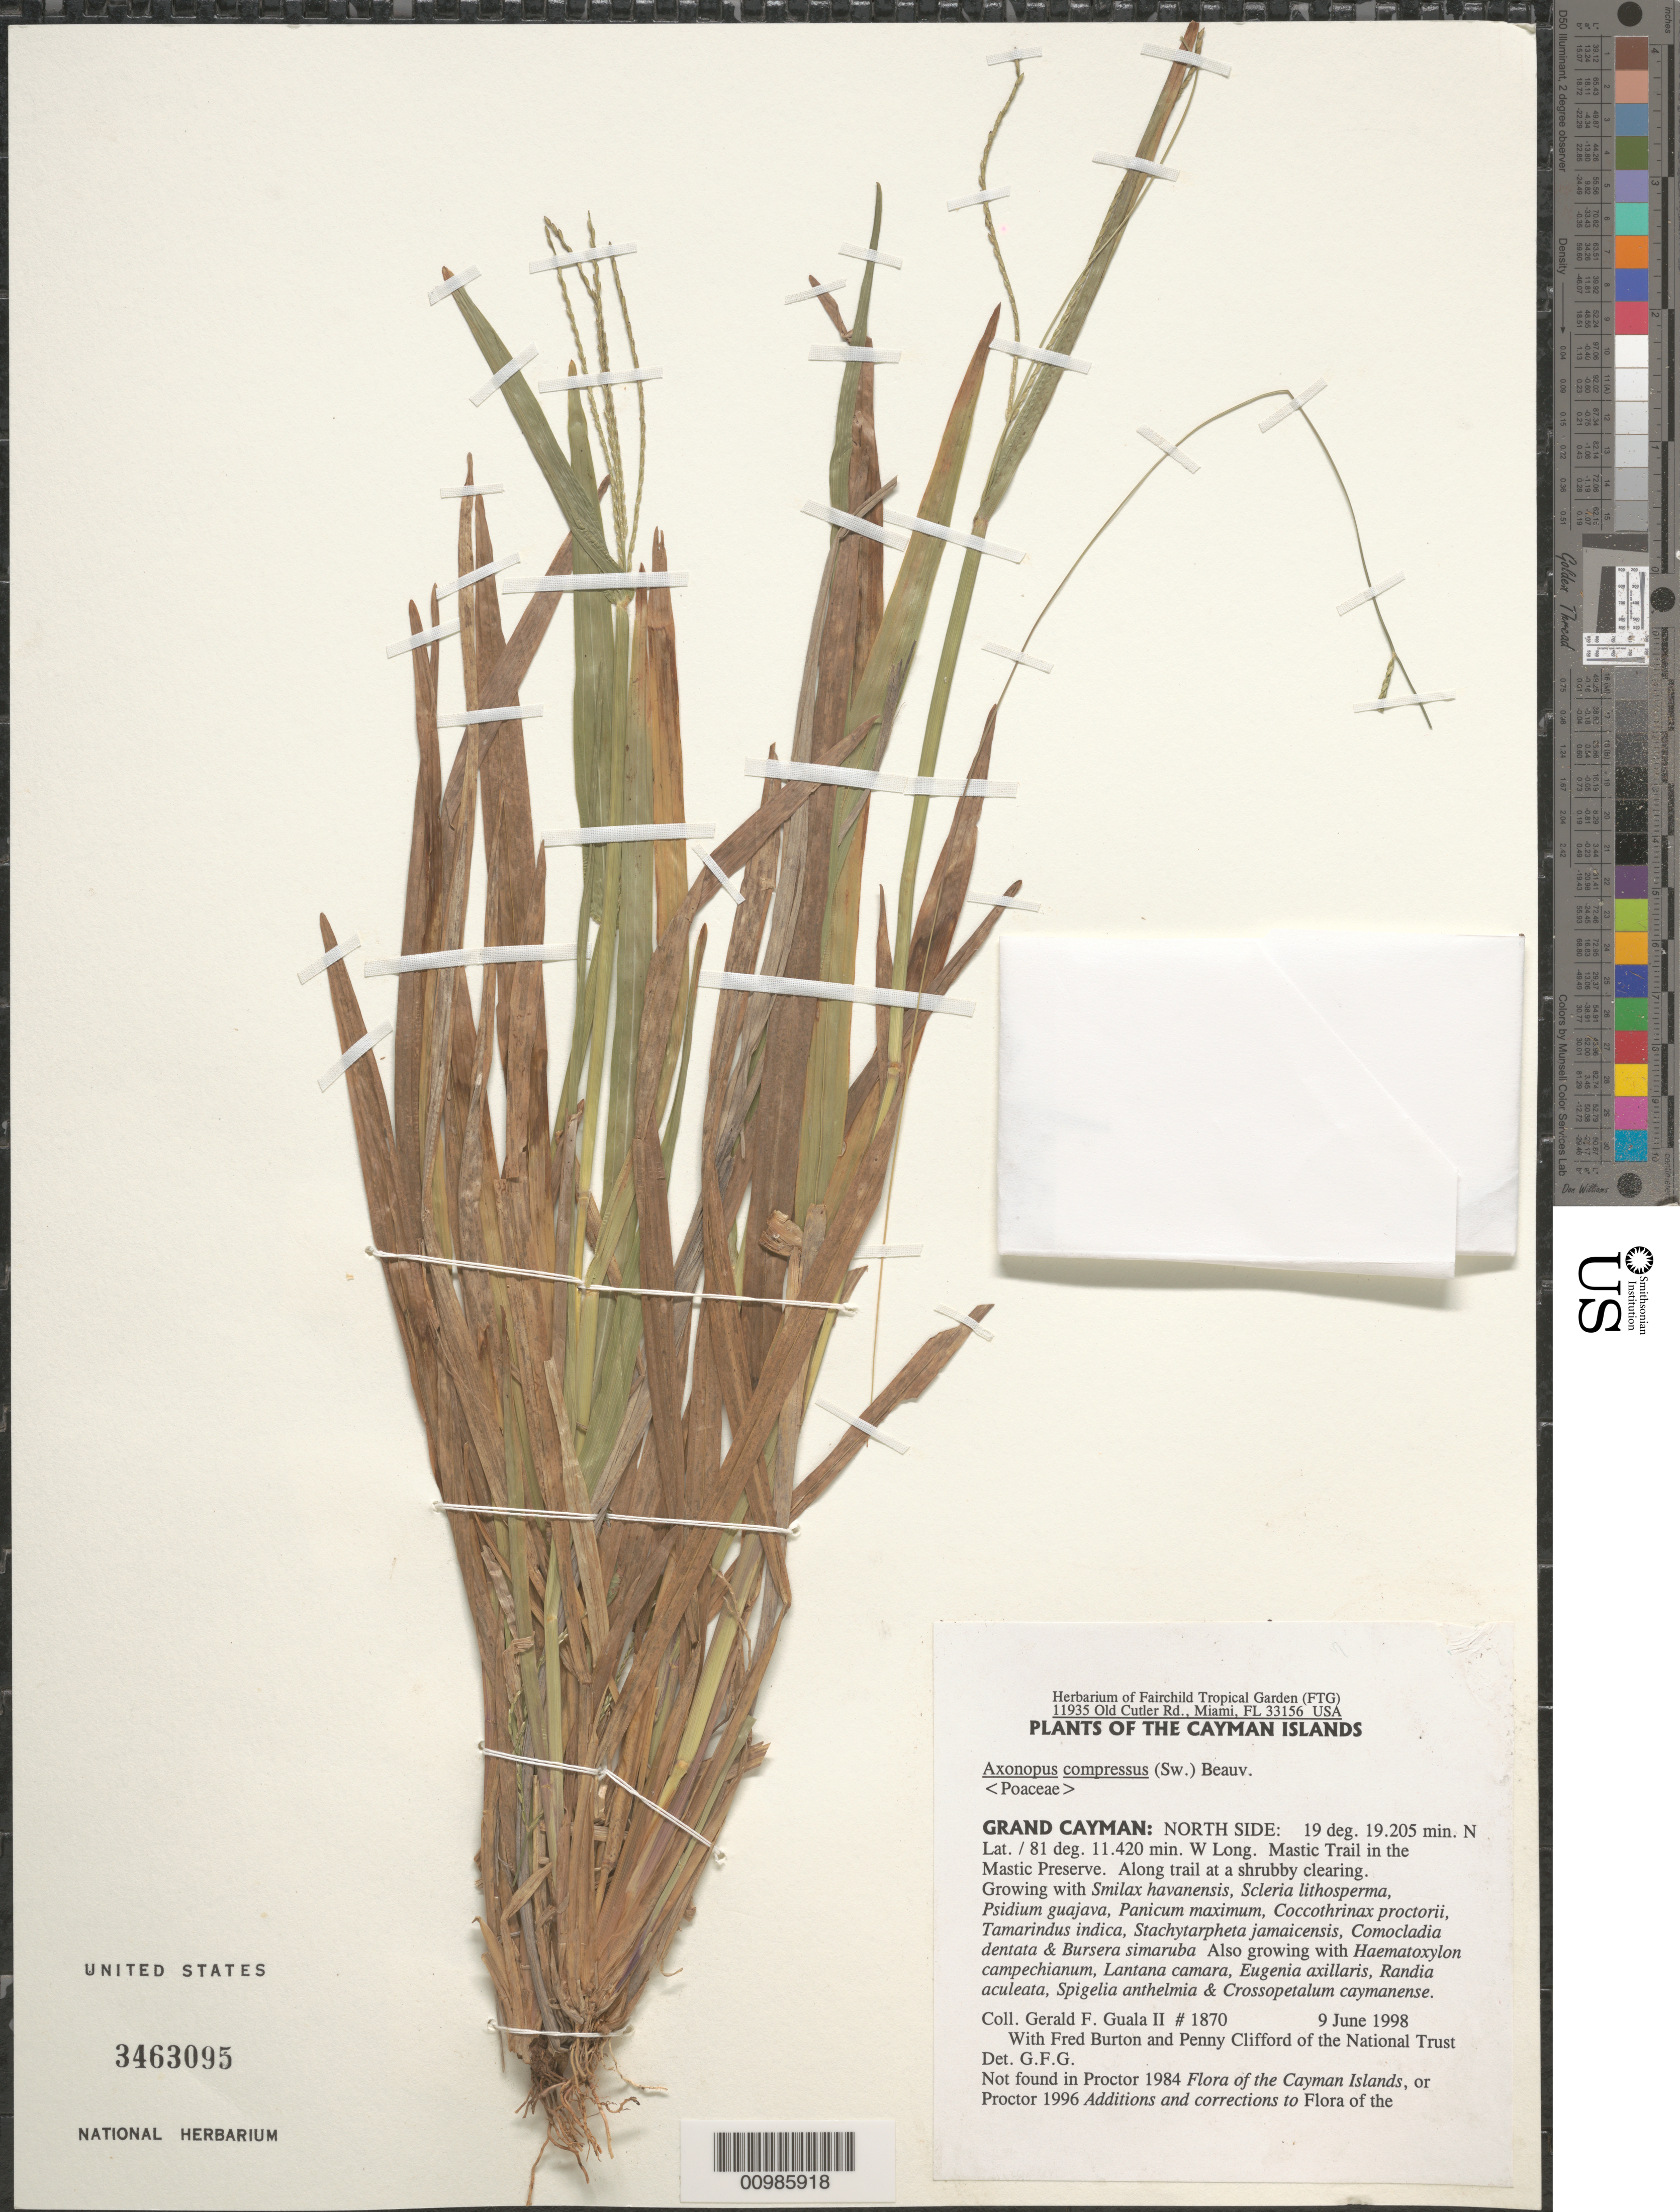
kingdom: Plantae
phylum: Tracheophyta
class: Liliopsida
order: Poales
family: Poaceae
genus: Axonopus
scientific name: Axonopus compressus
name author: (Sw.) P. Beauv.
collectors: G. Guala, F. Burton & P. Clifford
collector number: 1870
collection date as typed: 09 Jun 1998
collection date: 1998-06-09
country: Cayman Islands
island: Grand Cayman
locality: North Side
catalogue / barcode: US 3463095